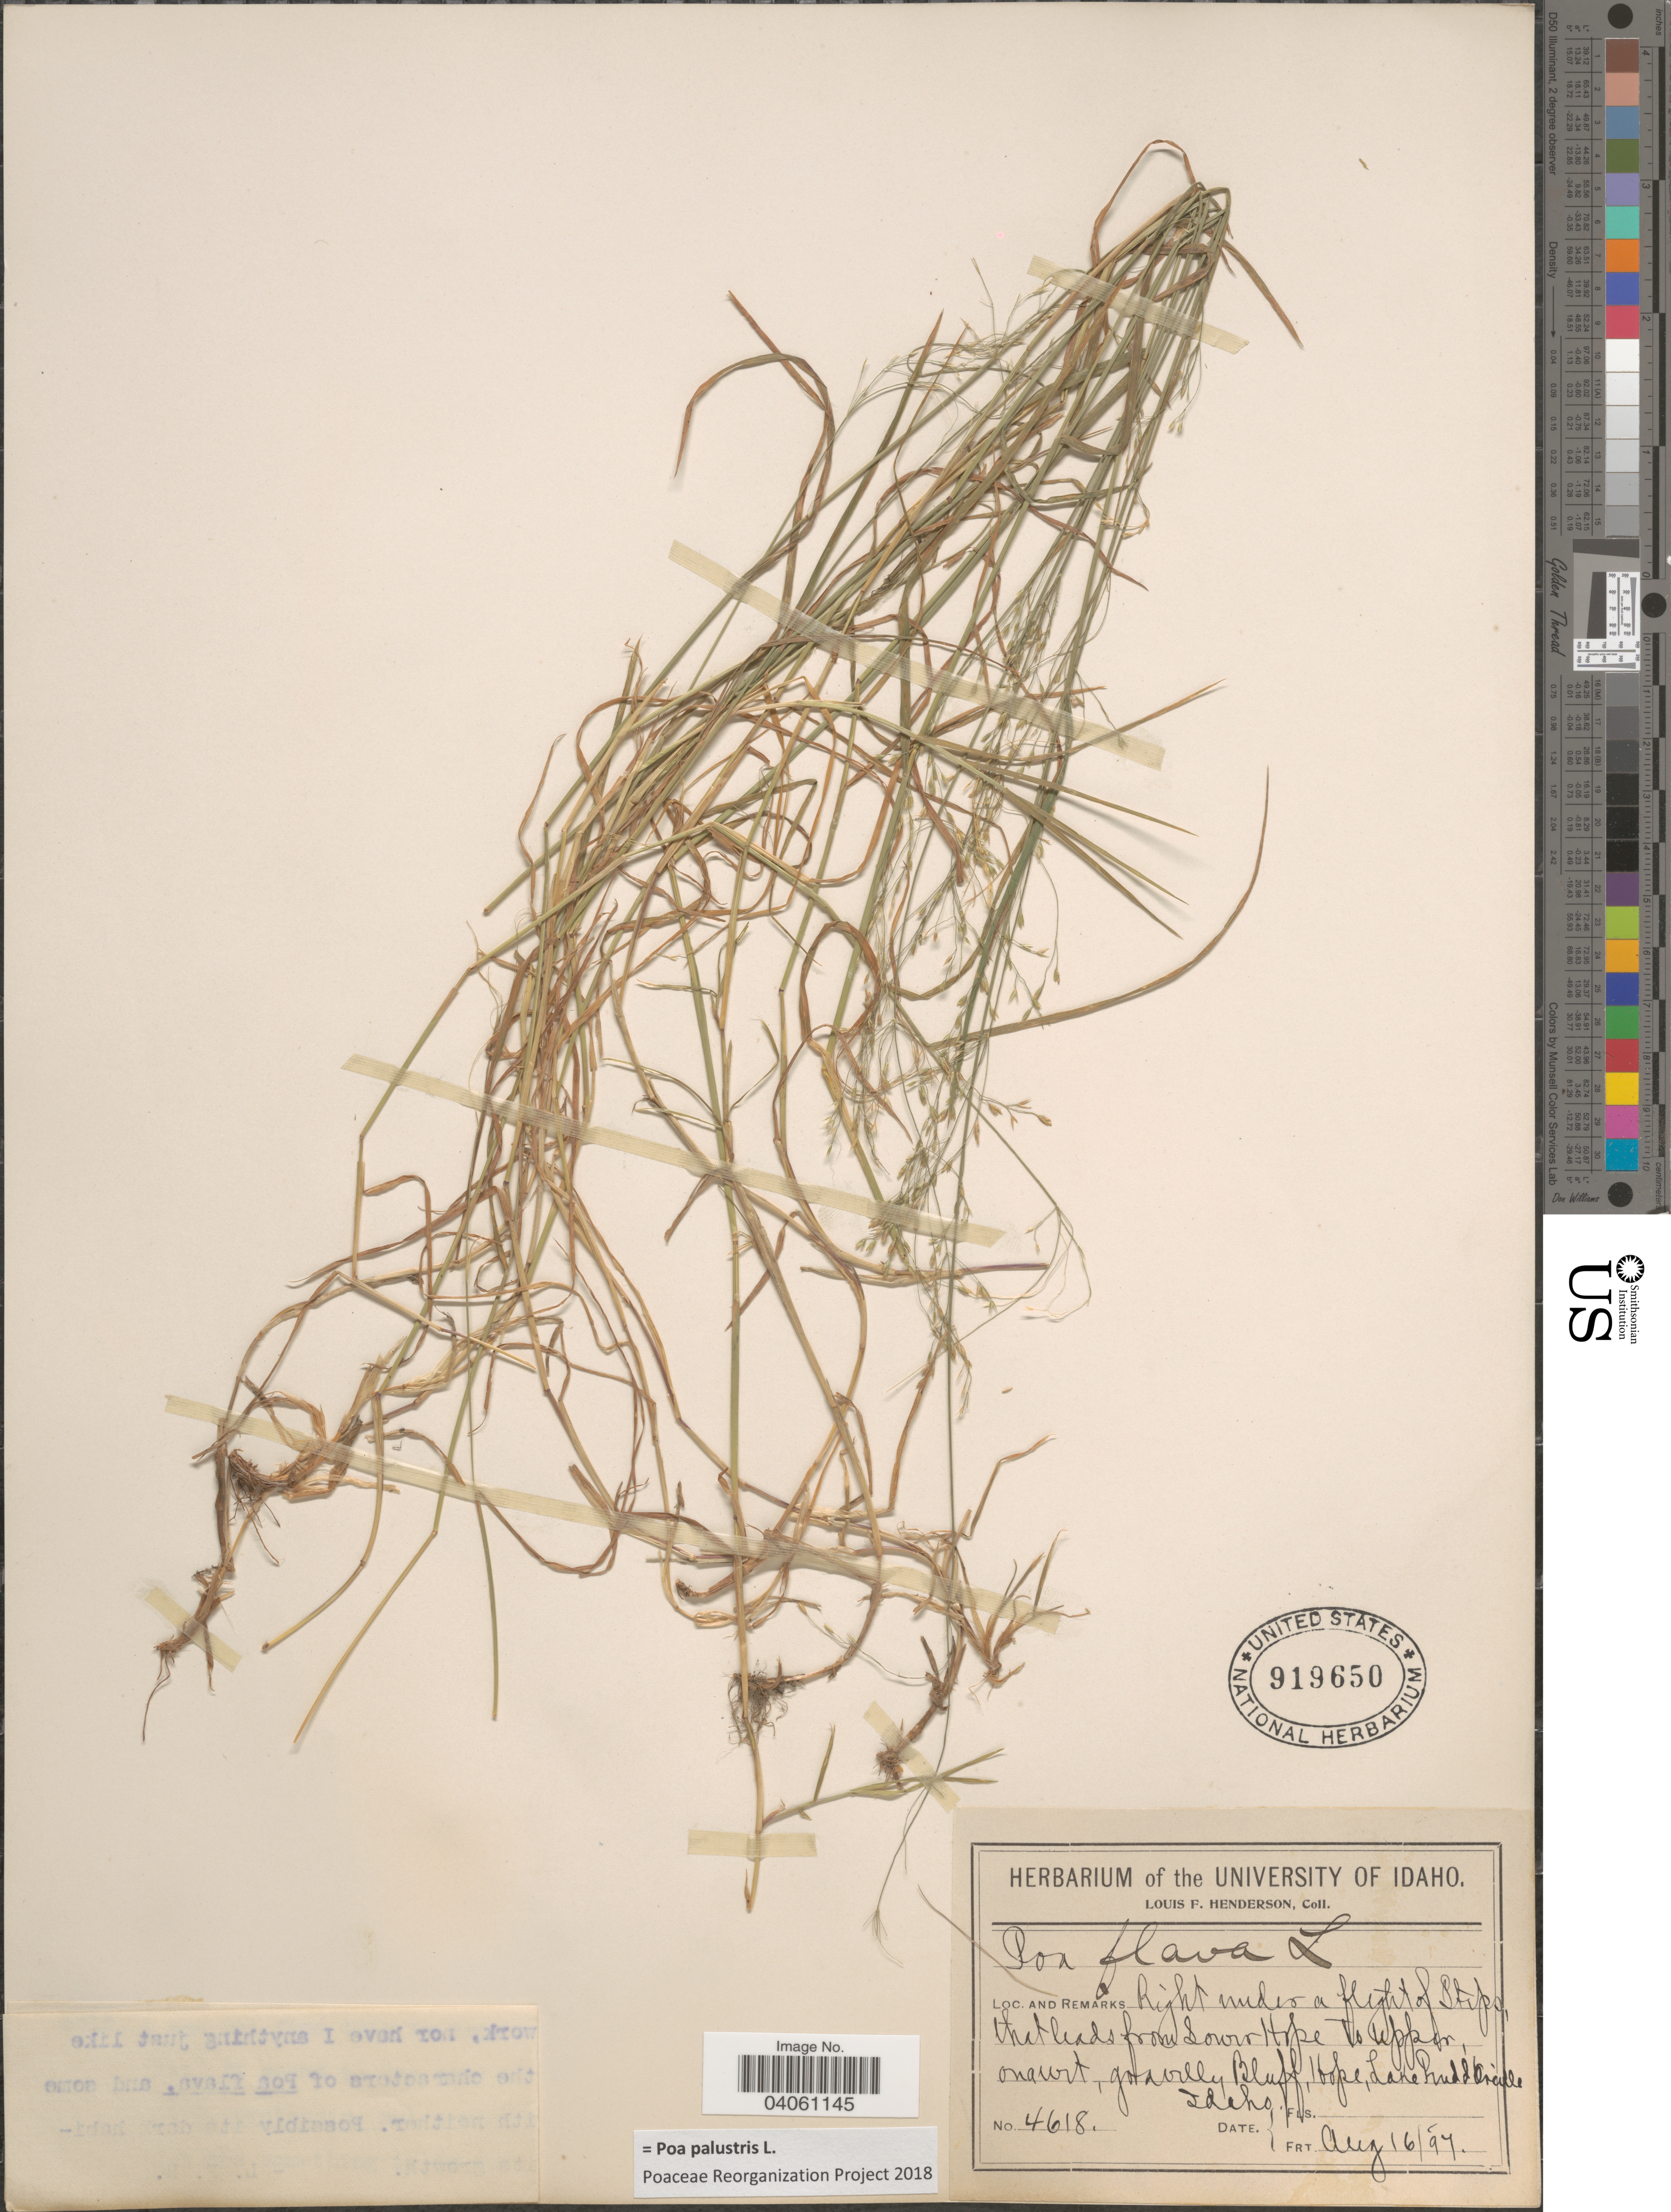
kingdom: Plantae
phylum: Tracheophyta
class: Liliopsida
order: Poales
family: Poaceae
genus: Poa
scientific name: Poa palustris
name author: L.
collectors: L. Henderson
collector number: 4618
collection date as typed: Transcribed d/m/y: 16/8/97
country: United States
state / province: Idaho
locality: Lower Hope to Upper, on a wet gravelly Bluff, Hope, Lake Pend Oreille.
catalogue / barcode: US 919650